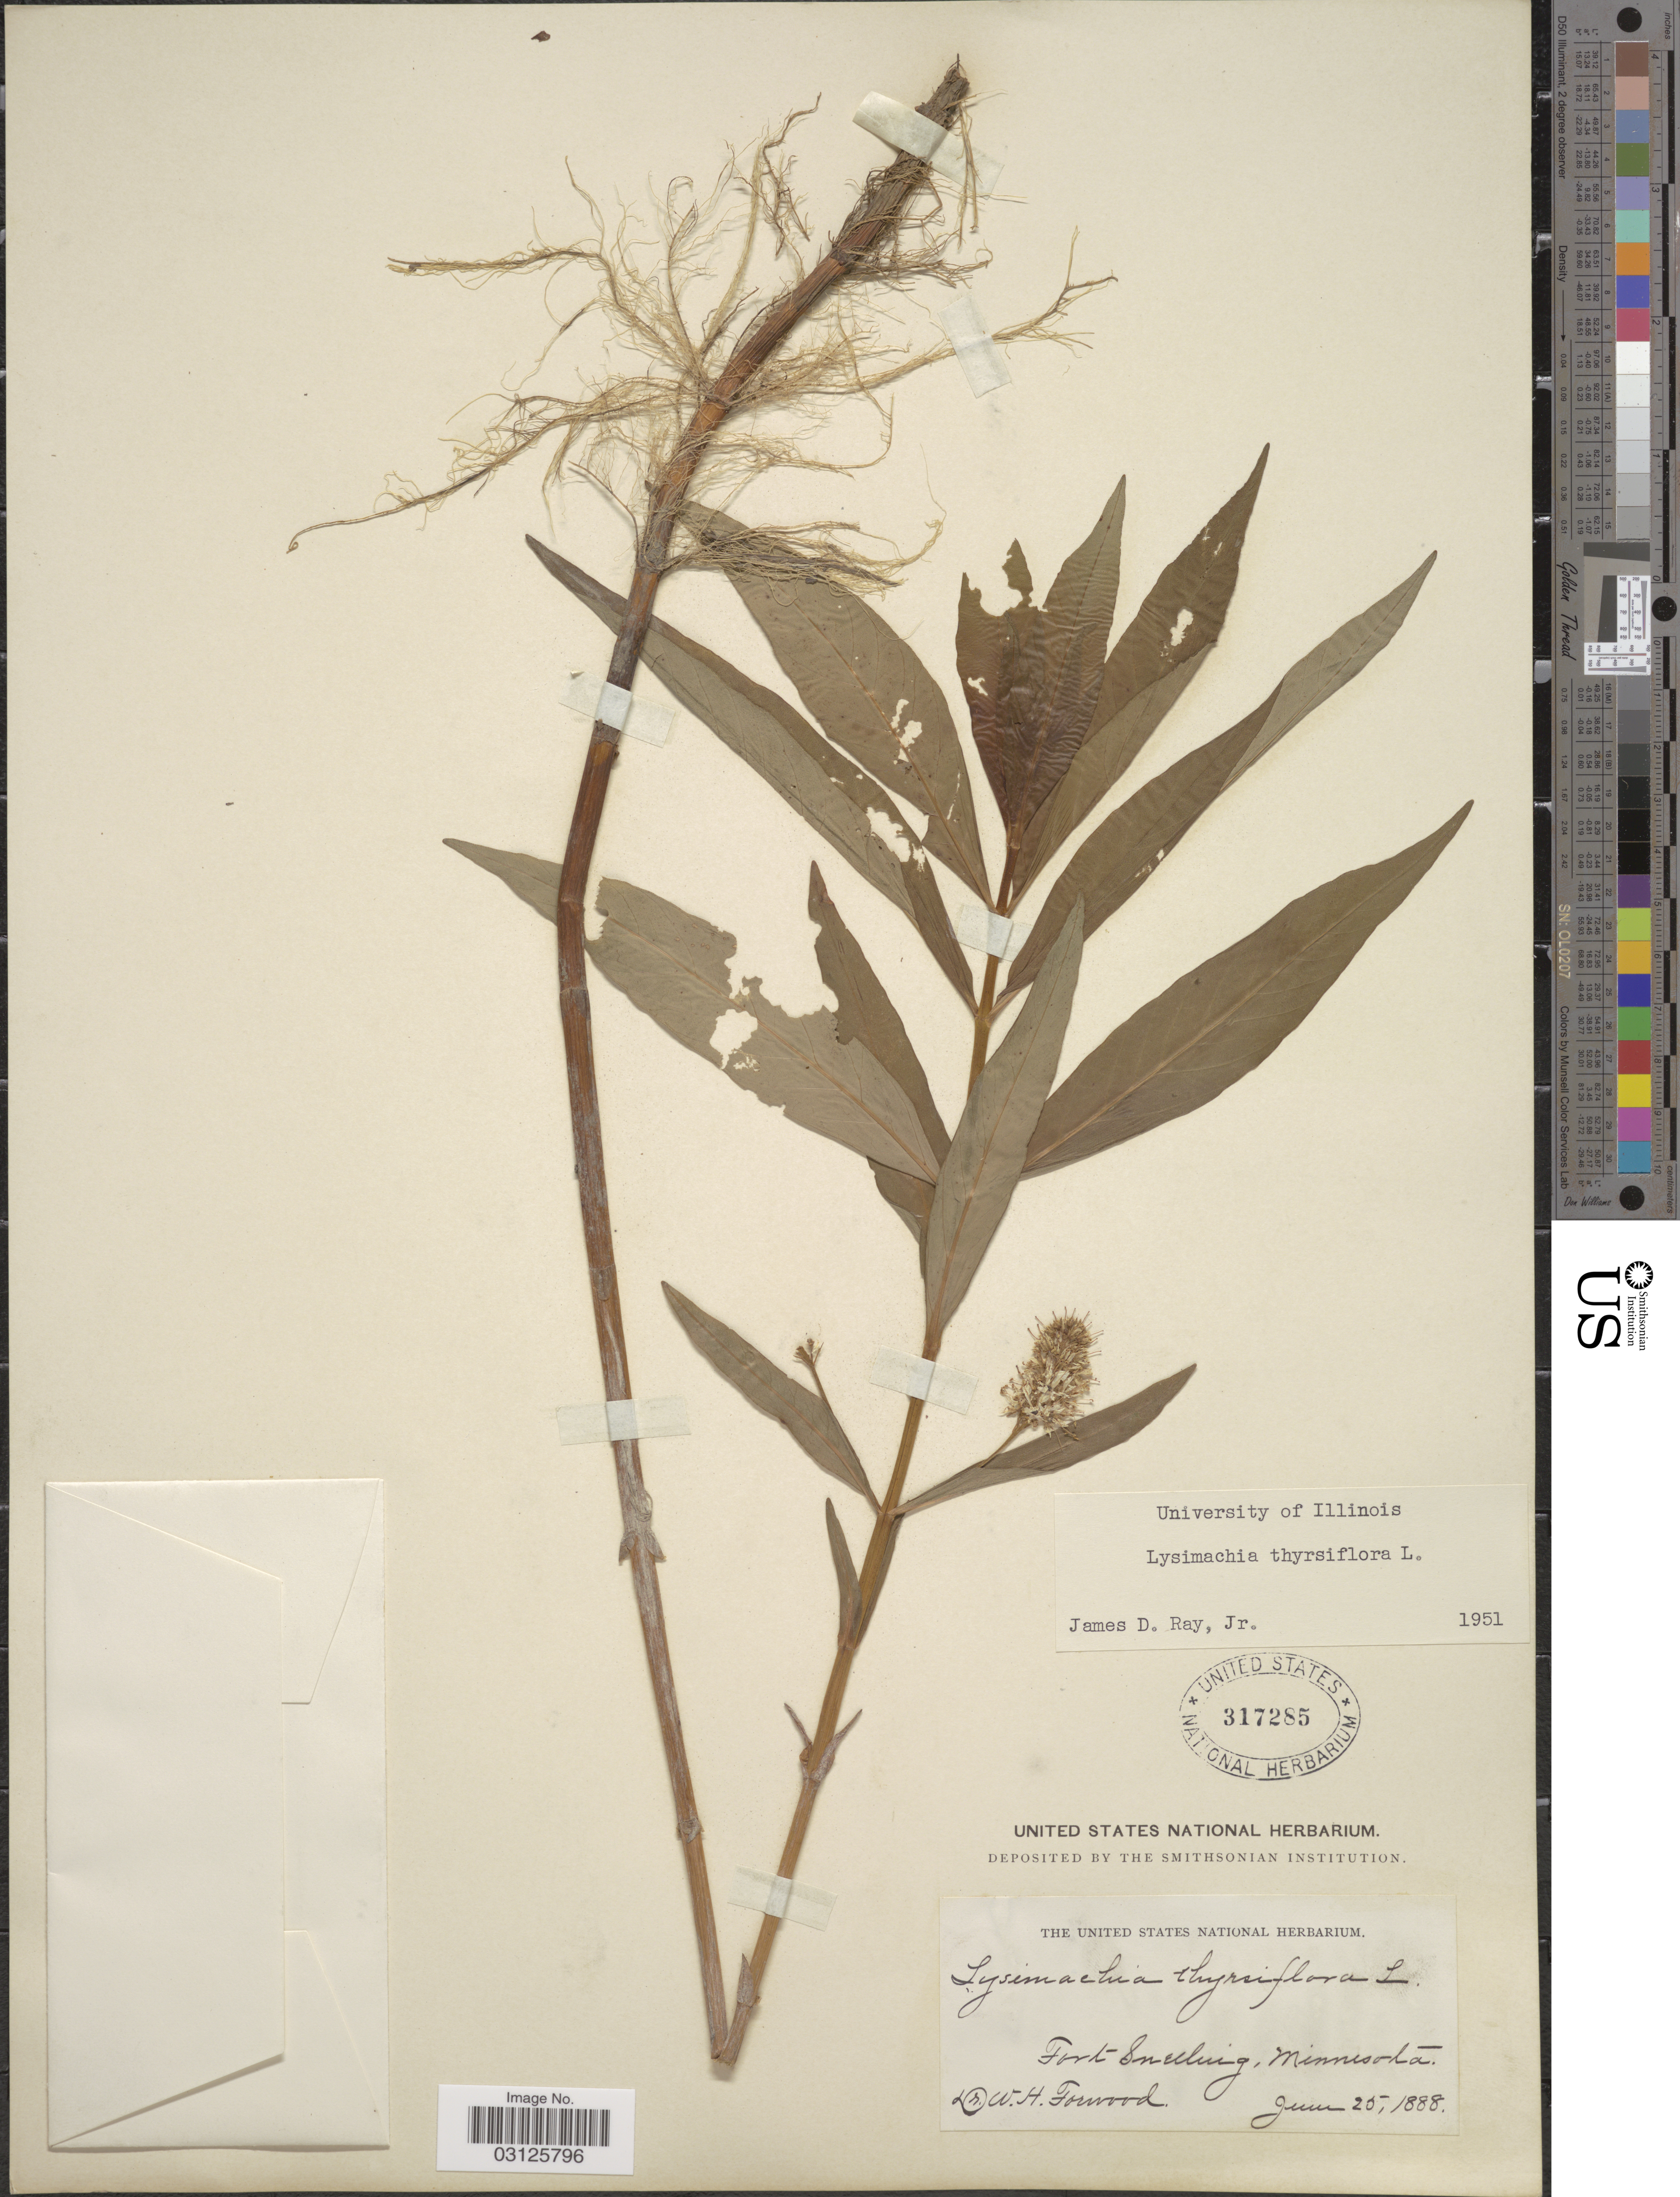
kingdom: Plantae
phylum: Tracheophyta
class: Magnoliopsida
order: Ericales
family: Primulaceae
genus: Lysimachia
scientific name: Lysimachia thyrsiflora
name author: L.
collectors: W. Forwood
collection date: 1888-06-25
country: United States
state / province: Minnesota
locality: Fort Snelling.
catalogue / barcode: US 317285